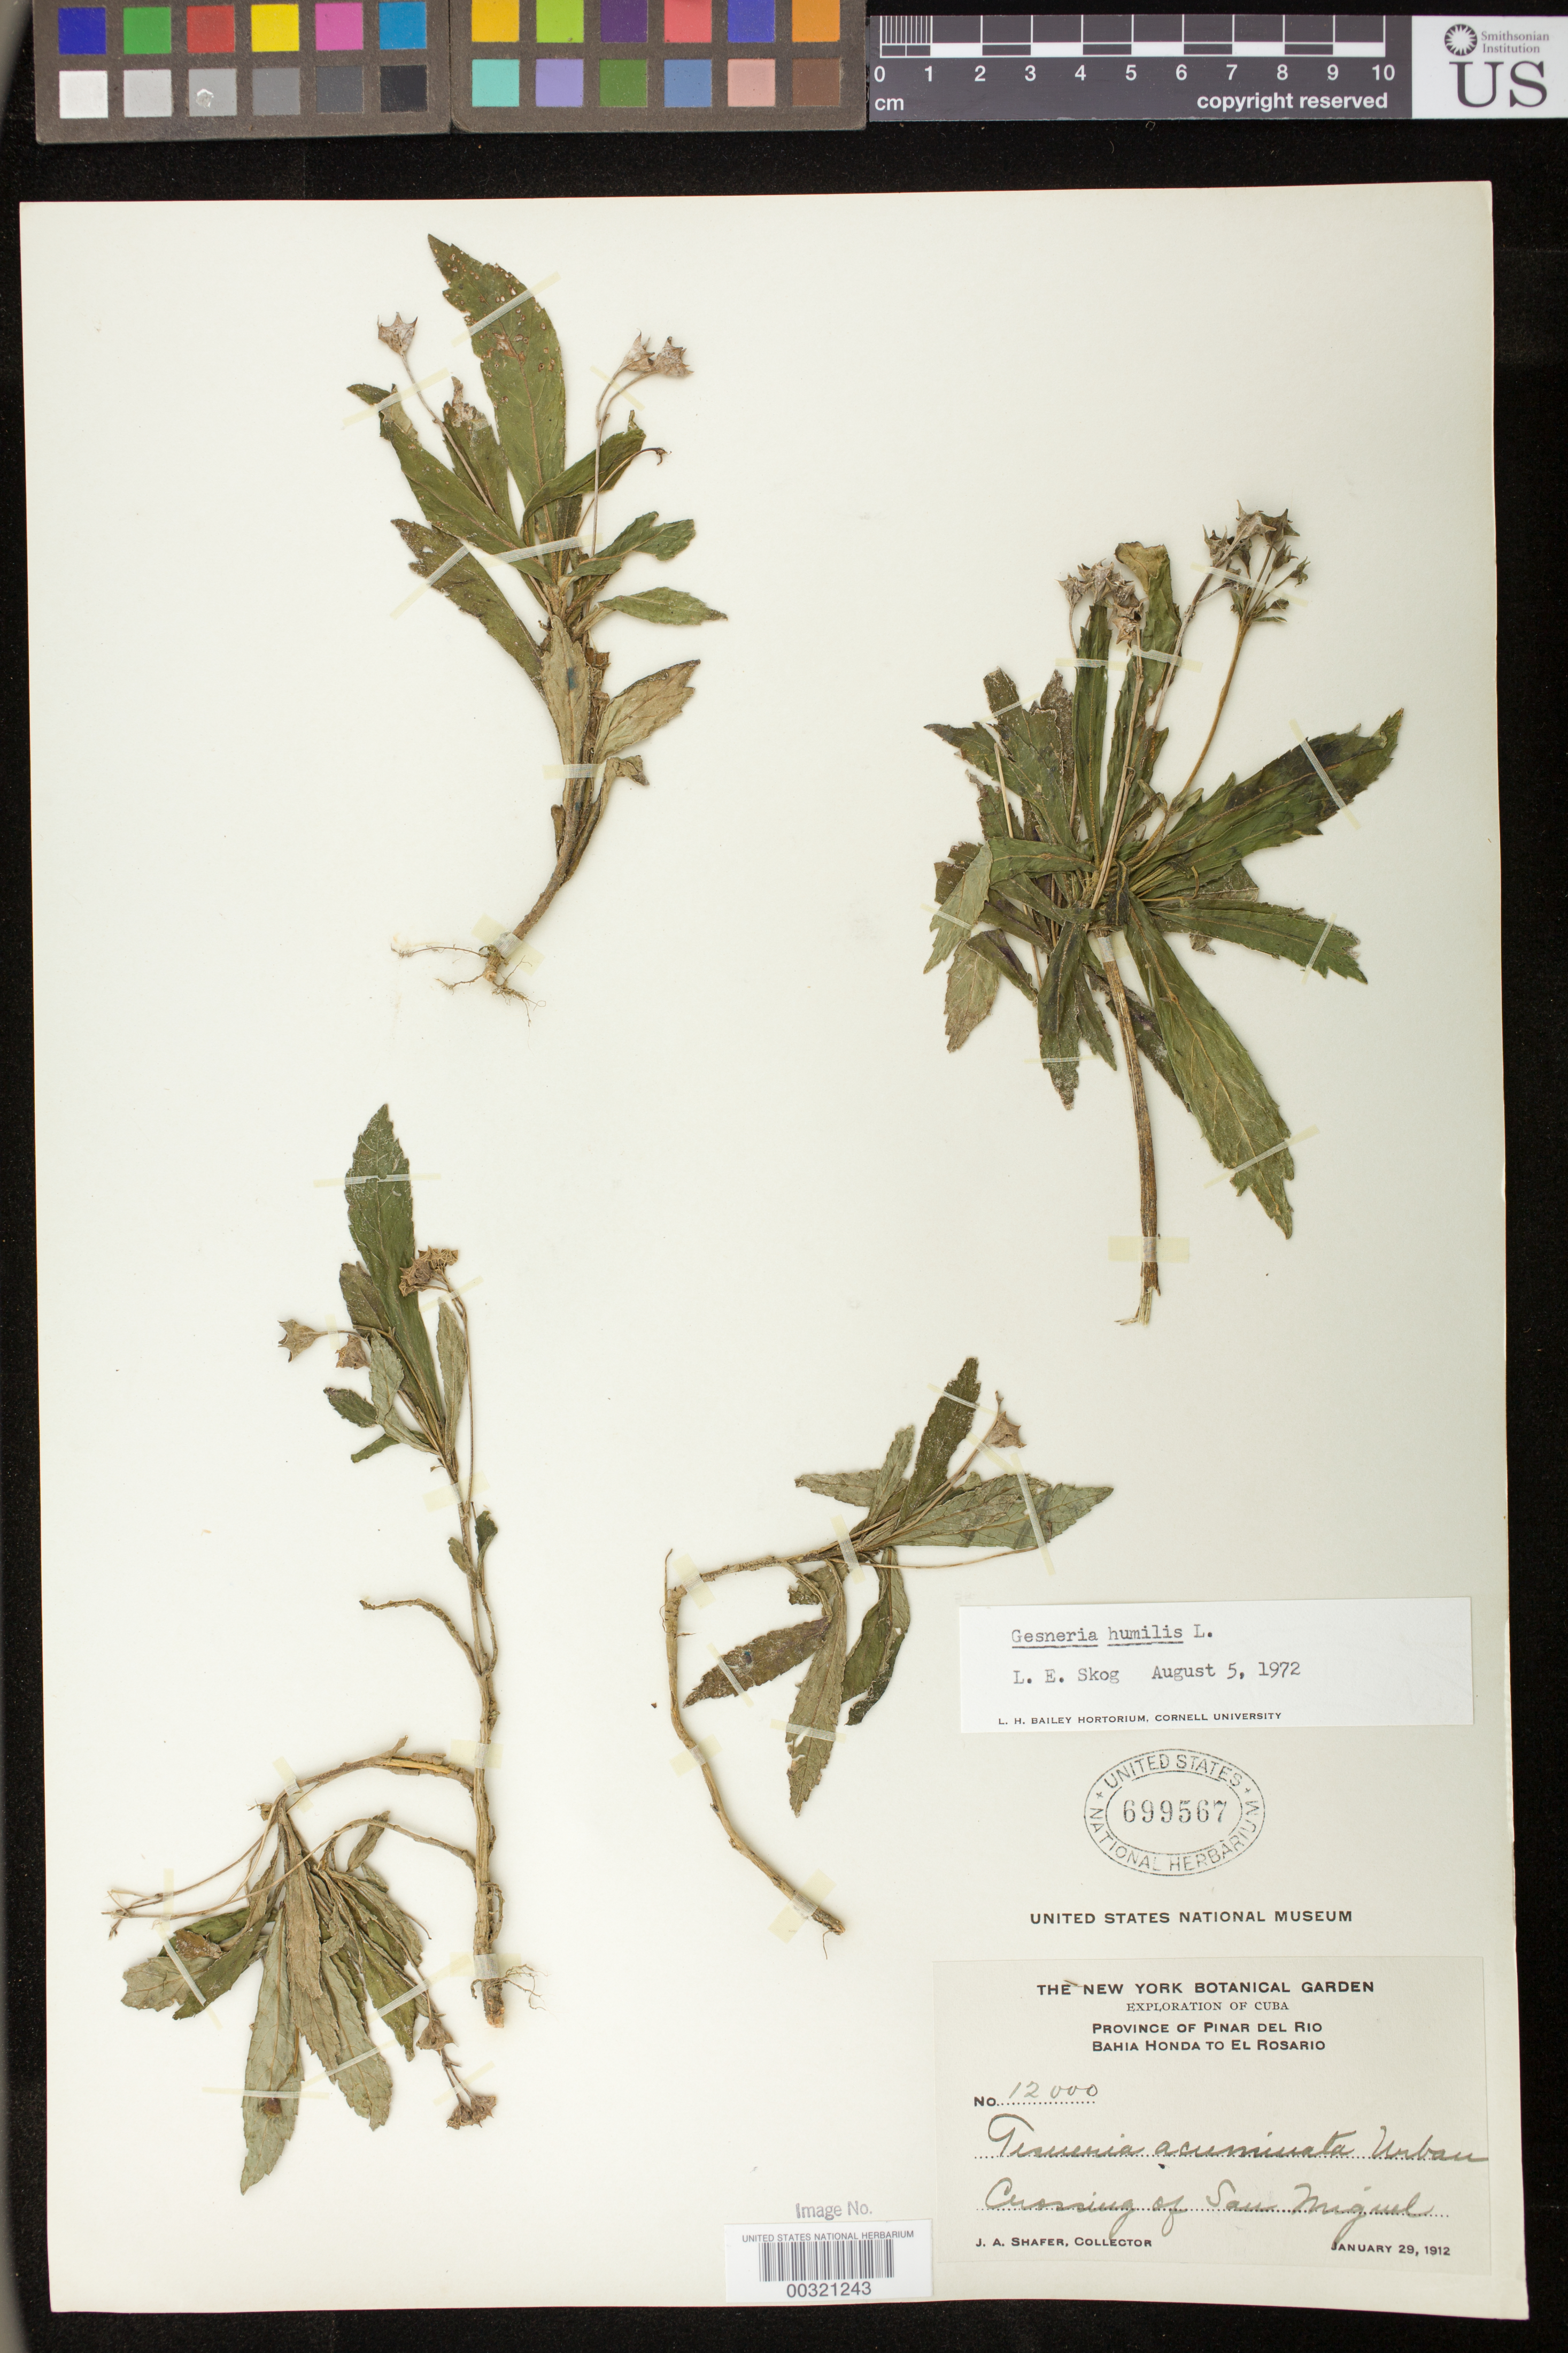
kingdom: Plantae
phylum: Tracheophyta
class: Magnoliopsida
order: Lamiales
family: Gesneriaceae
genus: Gesneria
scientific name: Gesneria humilis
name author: L.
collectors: J. A. Shafer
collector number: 12000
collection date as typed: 29 Jan 1912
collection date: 1912-01-29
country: Cuba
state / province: Pinar del Rio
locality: Bahia Honda to El Rosario, crossing of San Miguel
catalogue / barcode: US 699567